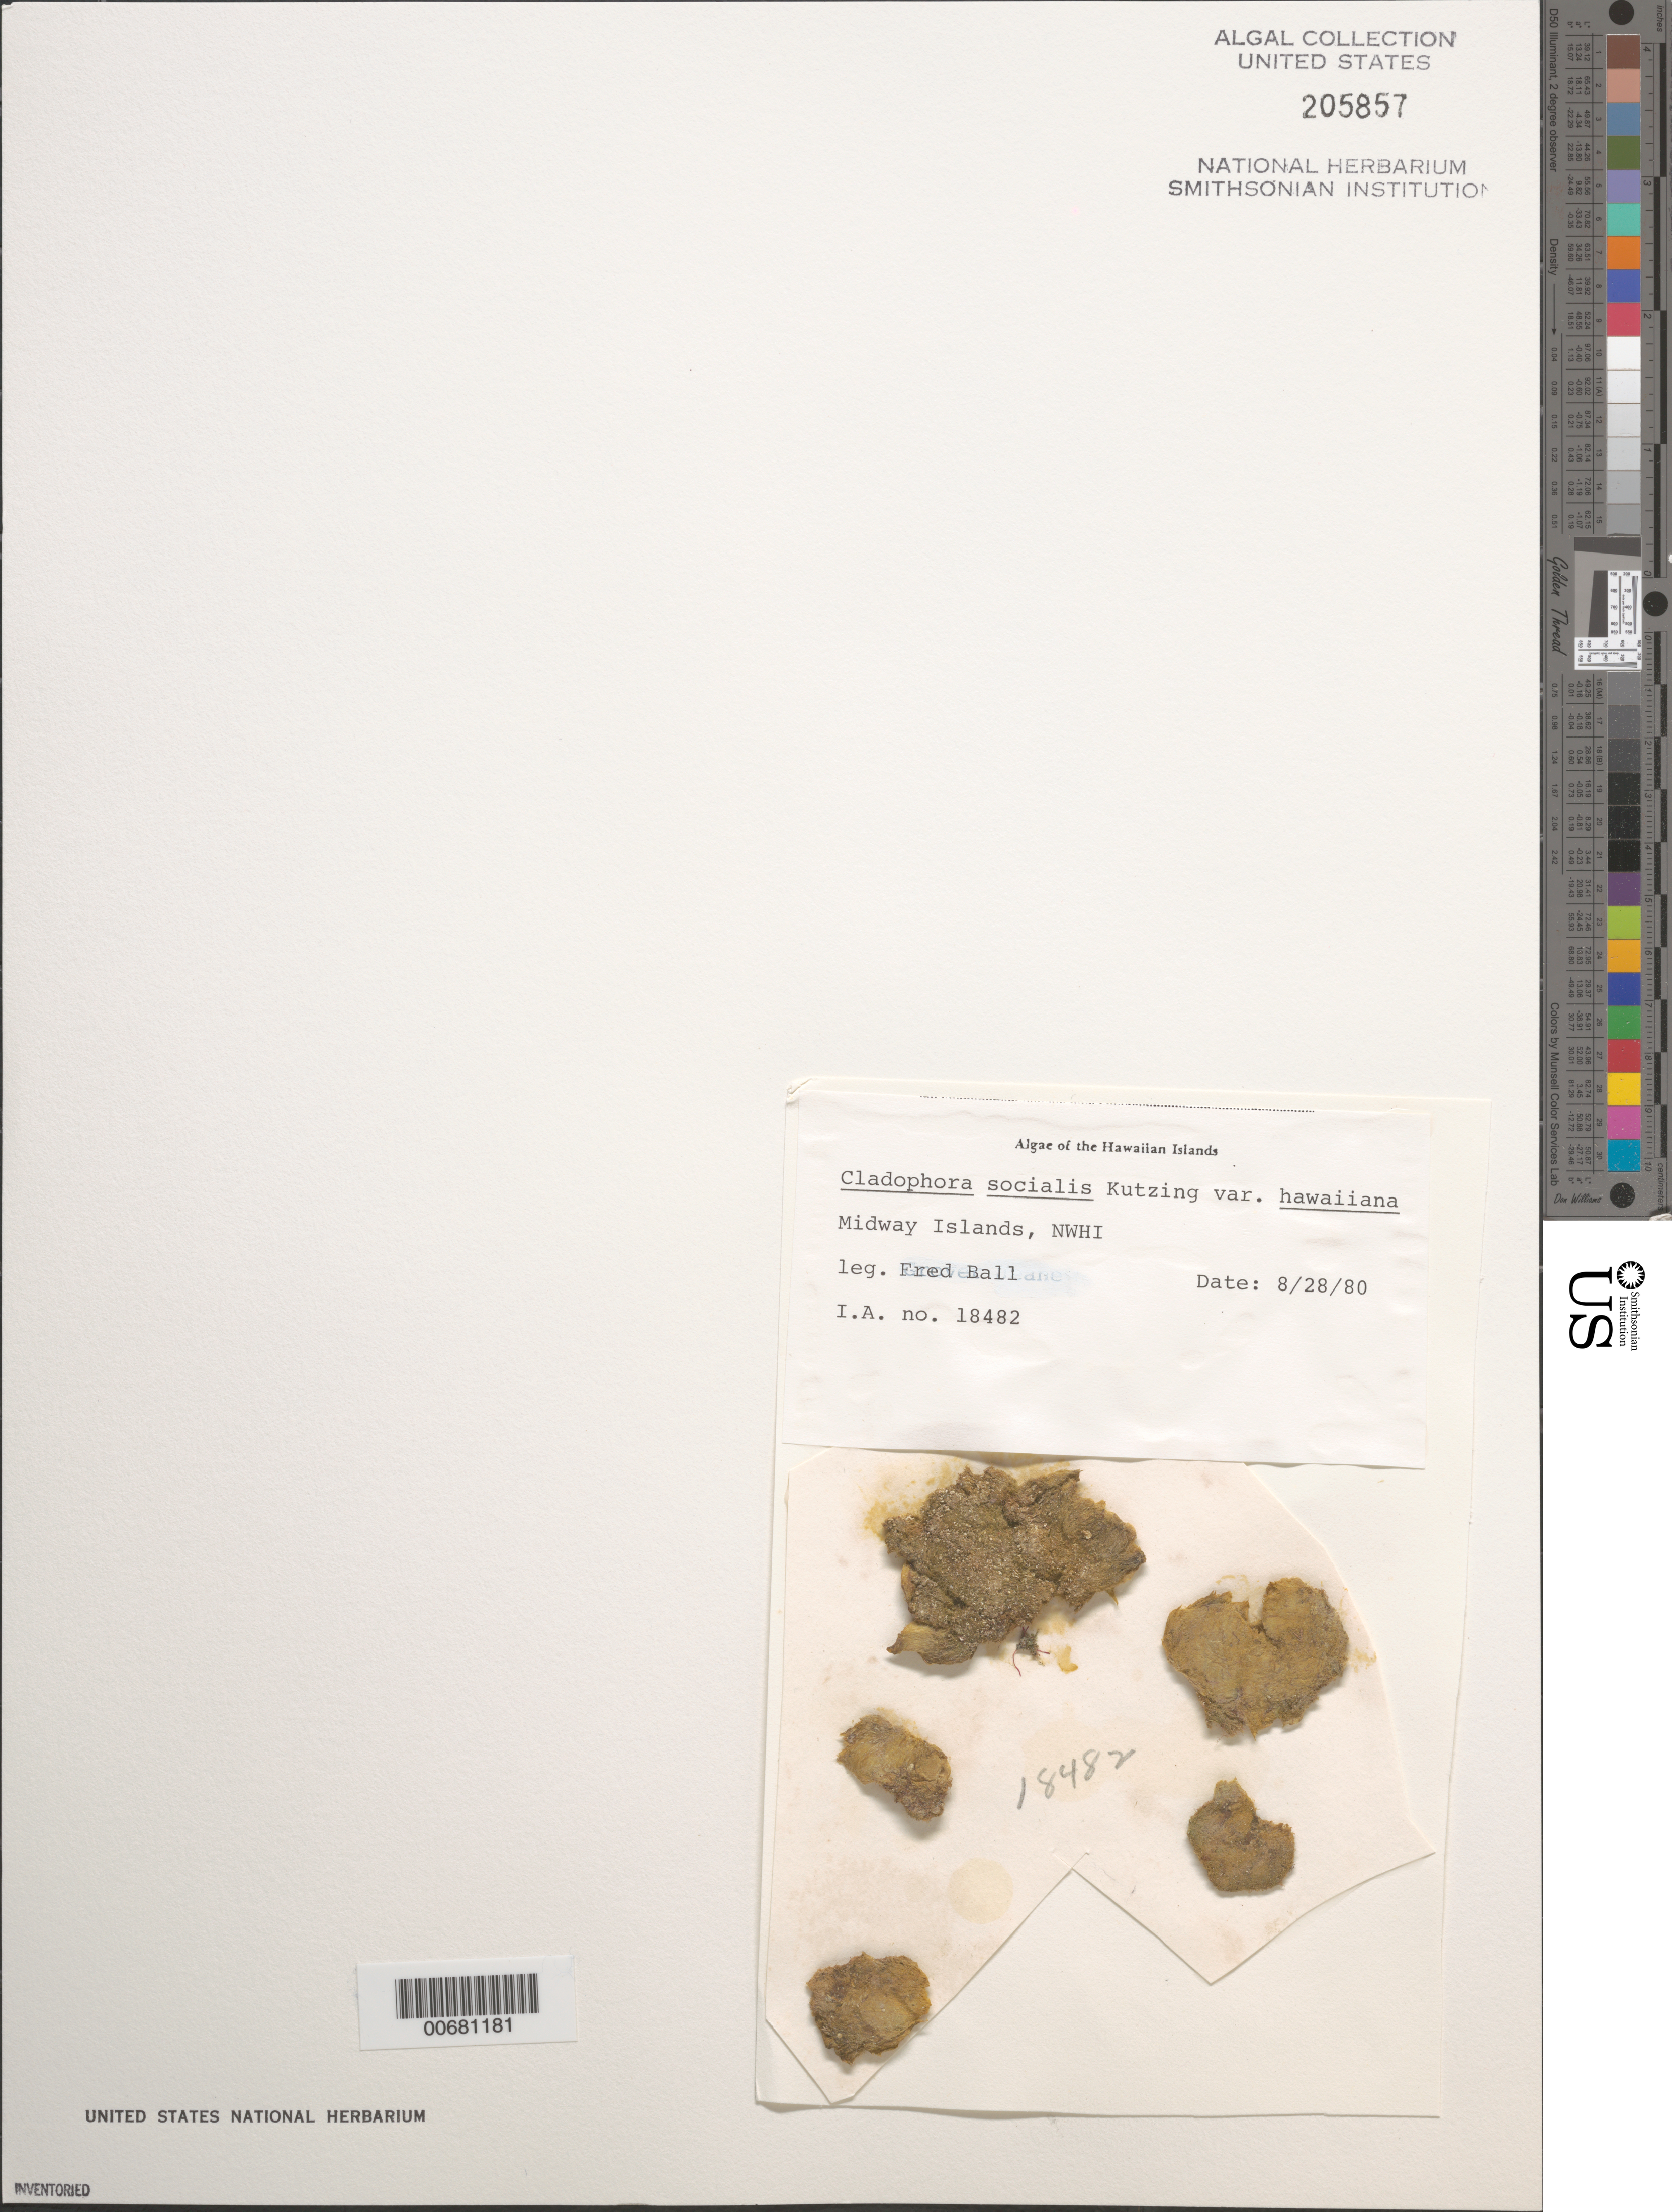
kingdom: Plantae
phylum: Chlorophyta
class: Ulvophyceae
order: Cladophorales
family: Cladophoraceae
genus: Cladophora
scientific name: Cladophora socialis var. hawaiiana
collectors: F. Ball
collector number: IAA 18482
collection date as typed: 28 Aug 1980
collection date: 1980-08-28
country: U.S. Administered Pacific Islands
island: Midway Atoll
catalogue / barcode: US 205857